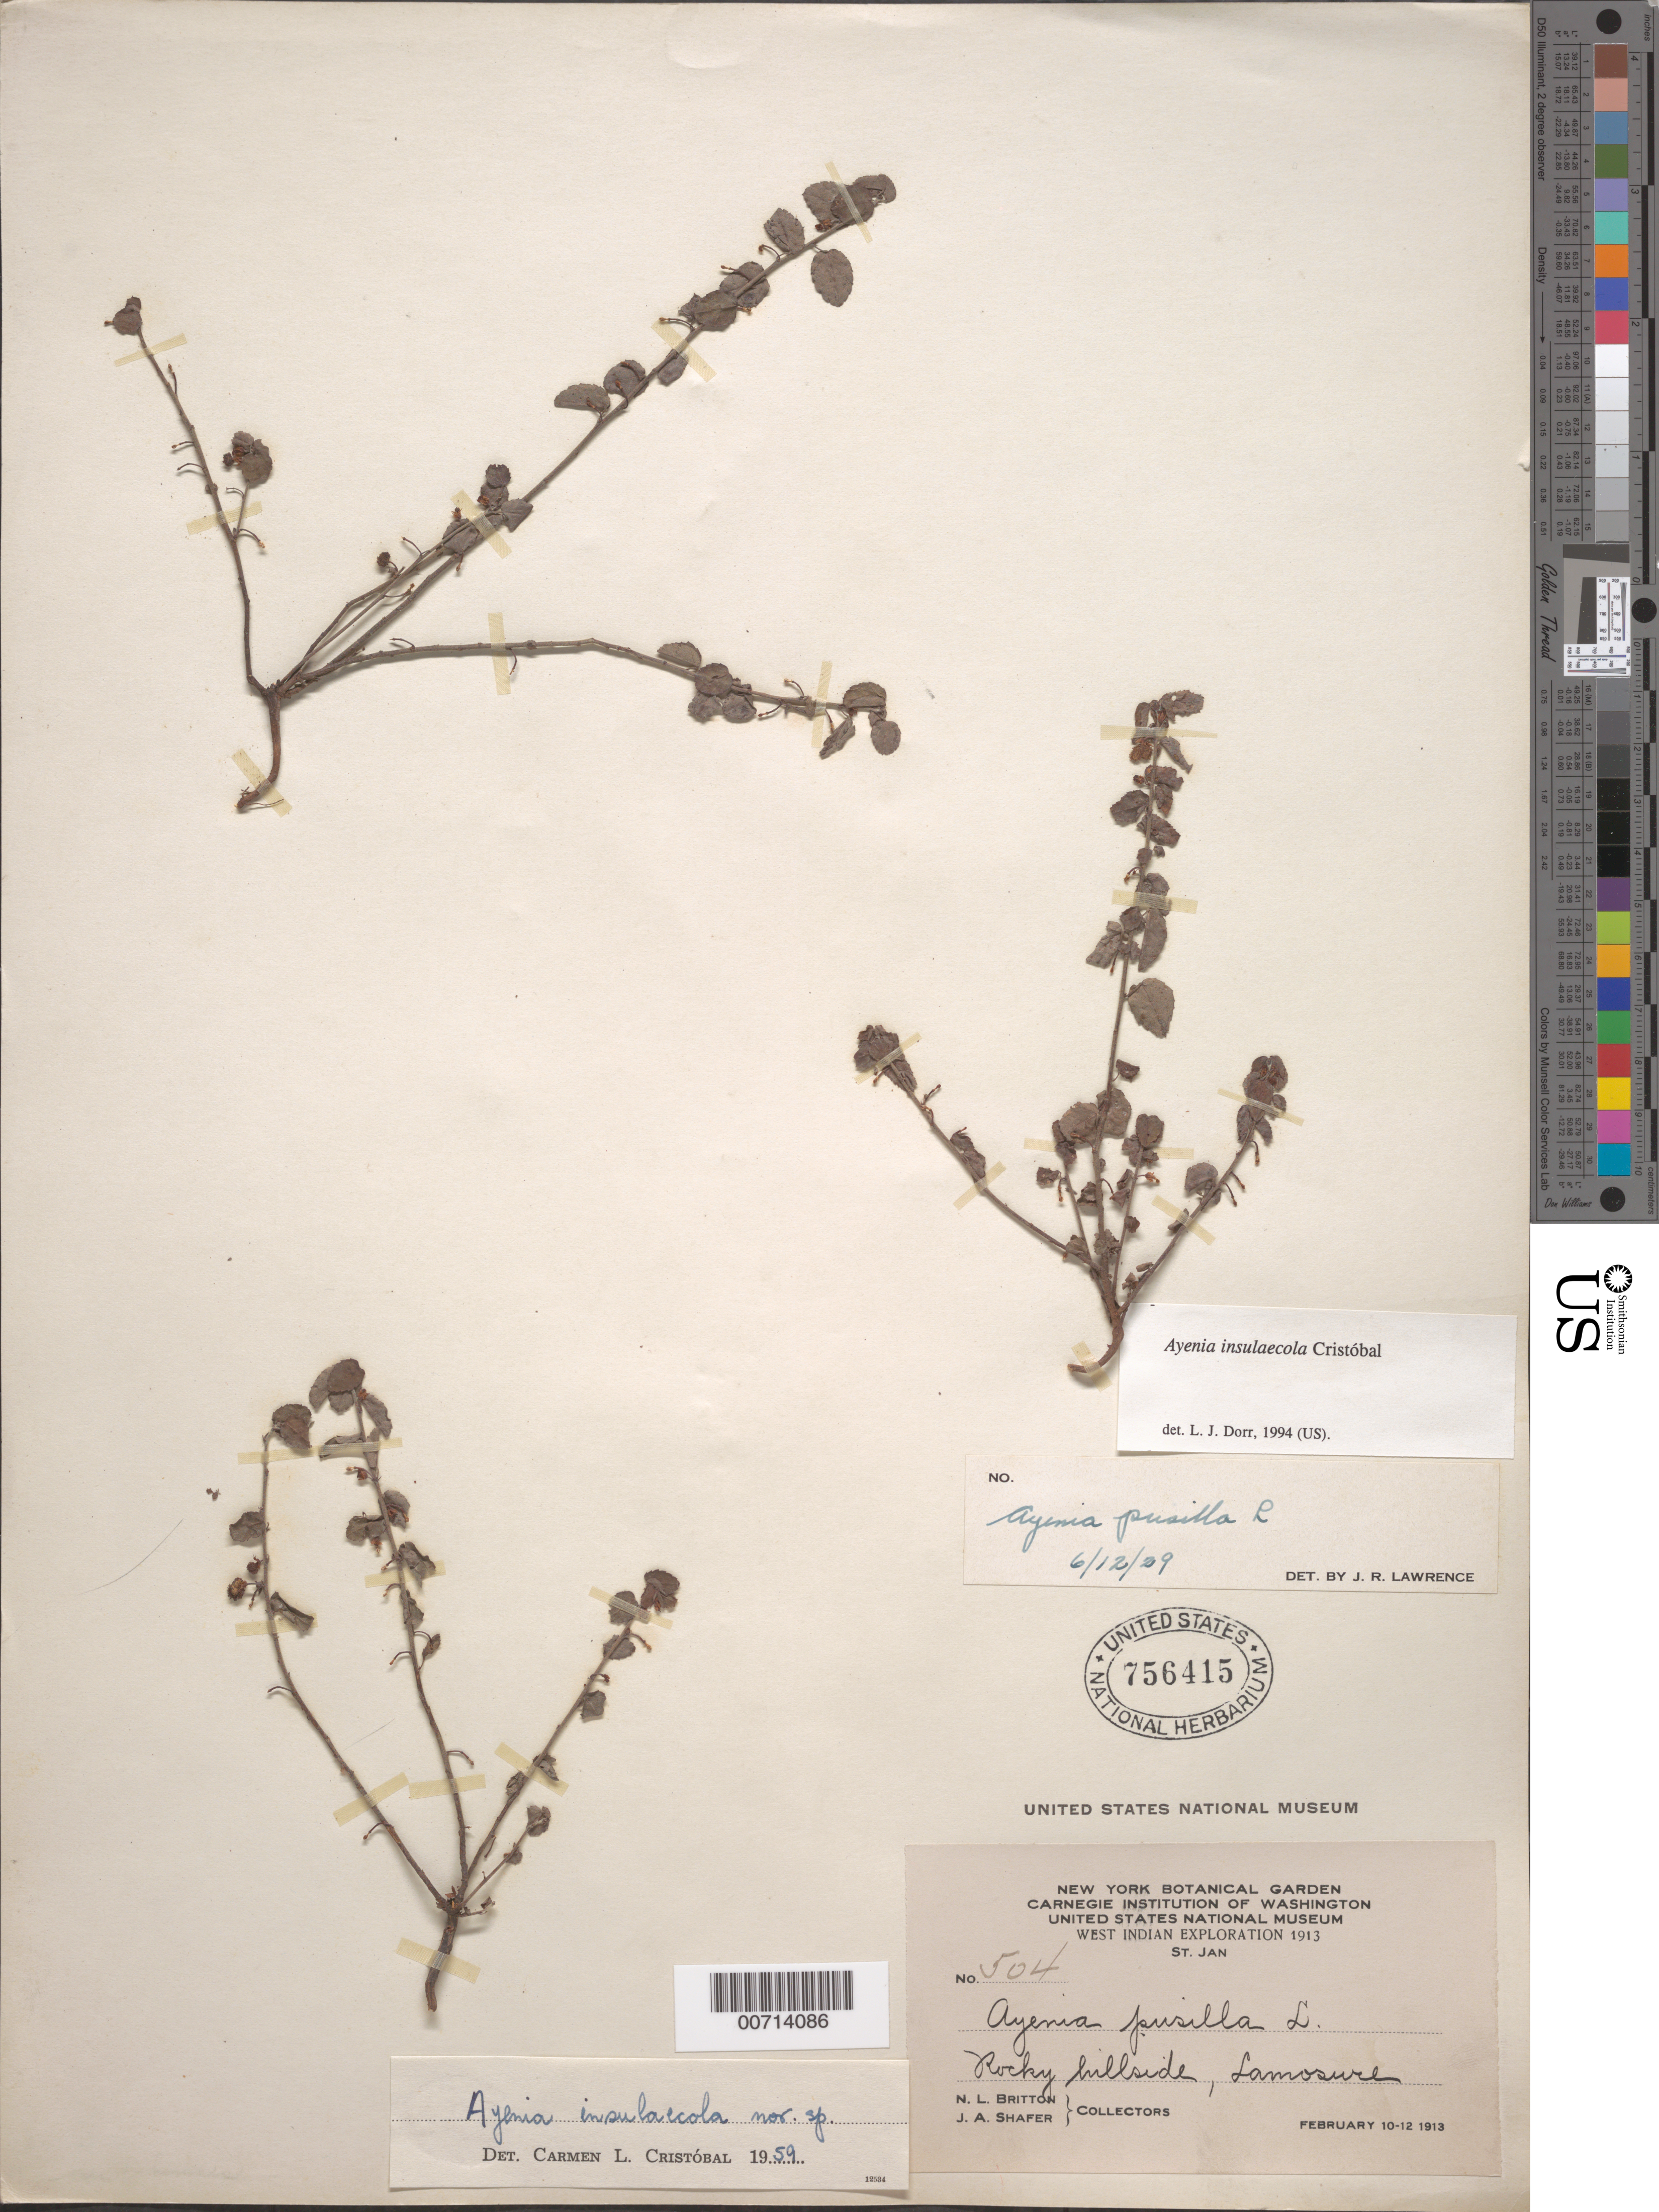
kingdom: Plantae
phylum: Tracheophyta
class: Magnoliopsida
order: Malvales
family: Malvaceae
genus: Ayenia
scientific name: Ayenia insulicola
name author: Cristóbal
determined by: Dorr, L. J., (BOT), Smithsonian Institution - National Museum of Natural History (UNITED STATES)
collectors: N. Britton & J. A. Shafer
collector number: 504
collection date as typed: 10 Feb 1913 to 12 Feb 1913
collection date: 1913-02-10/1913-02-12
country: U.S. Virgin Islands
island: St. John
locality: Lamosure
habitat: Rocky hillside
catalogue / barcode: US 756415